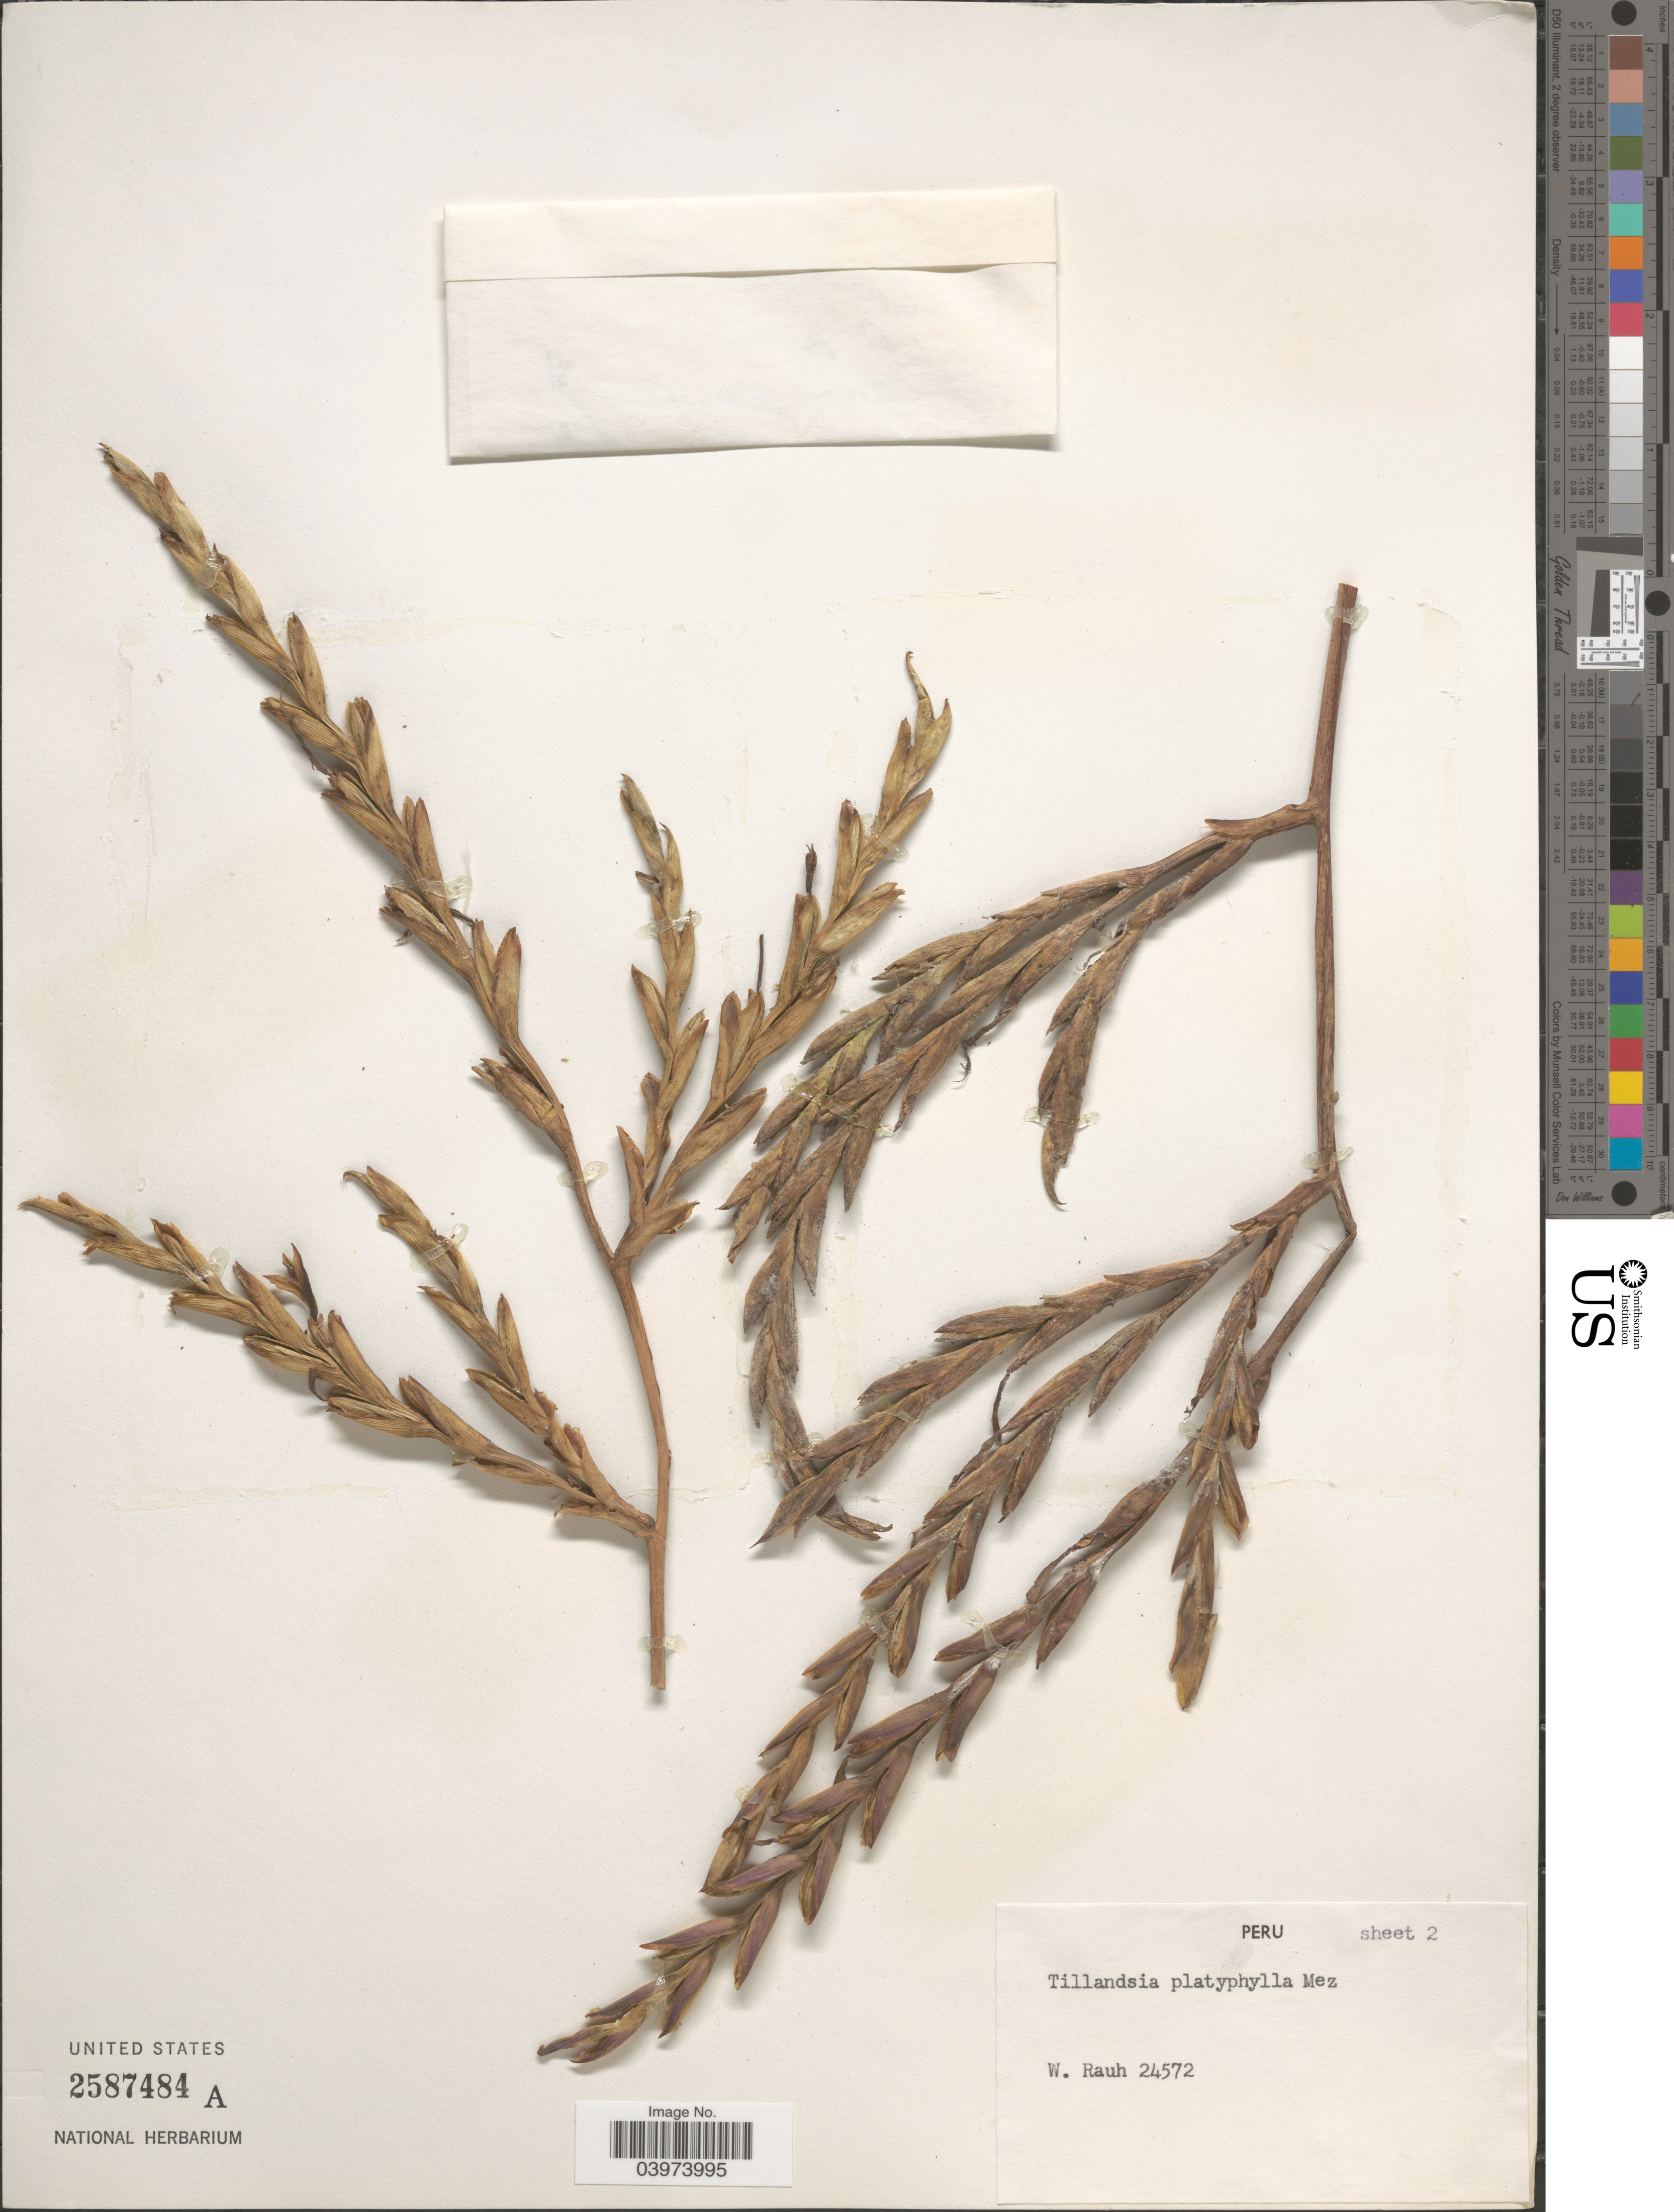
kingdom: Plantae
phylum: Tracheophyta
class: Liliopsida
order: Poales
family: Bromeliaceae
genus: Tillandsia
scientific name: Tillandsia platyphylla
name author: Mez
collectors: W. Rauh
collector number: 24572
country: Peru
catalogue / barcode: US 2587484A